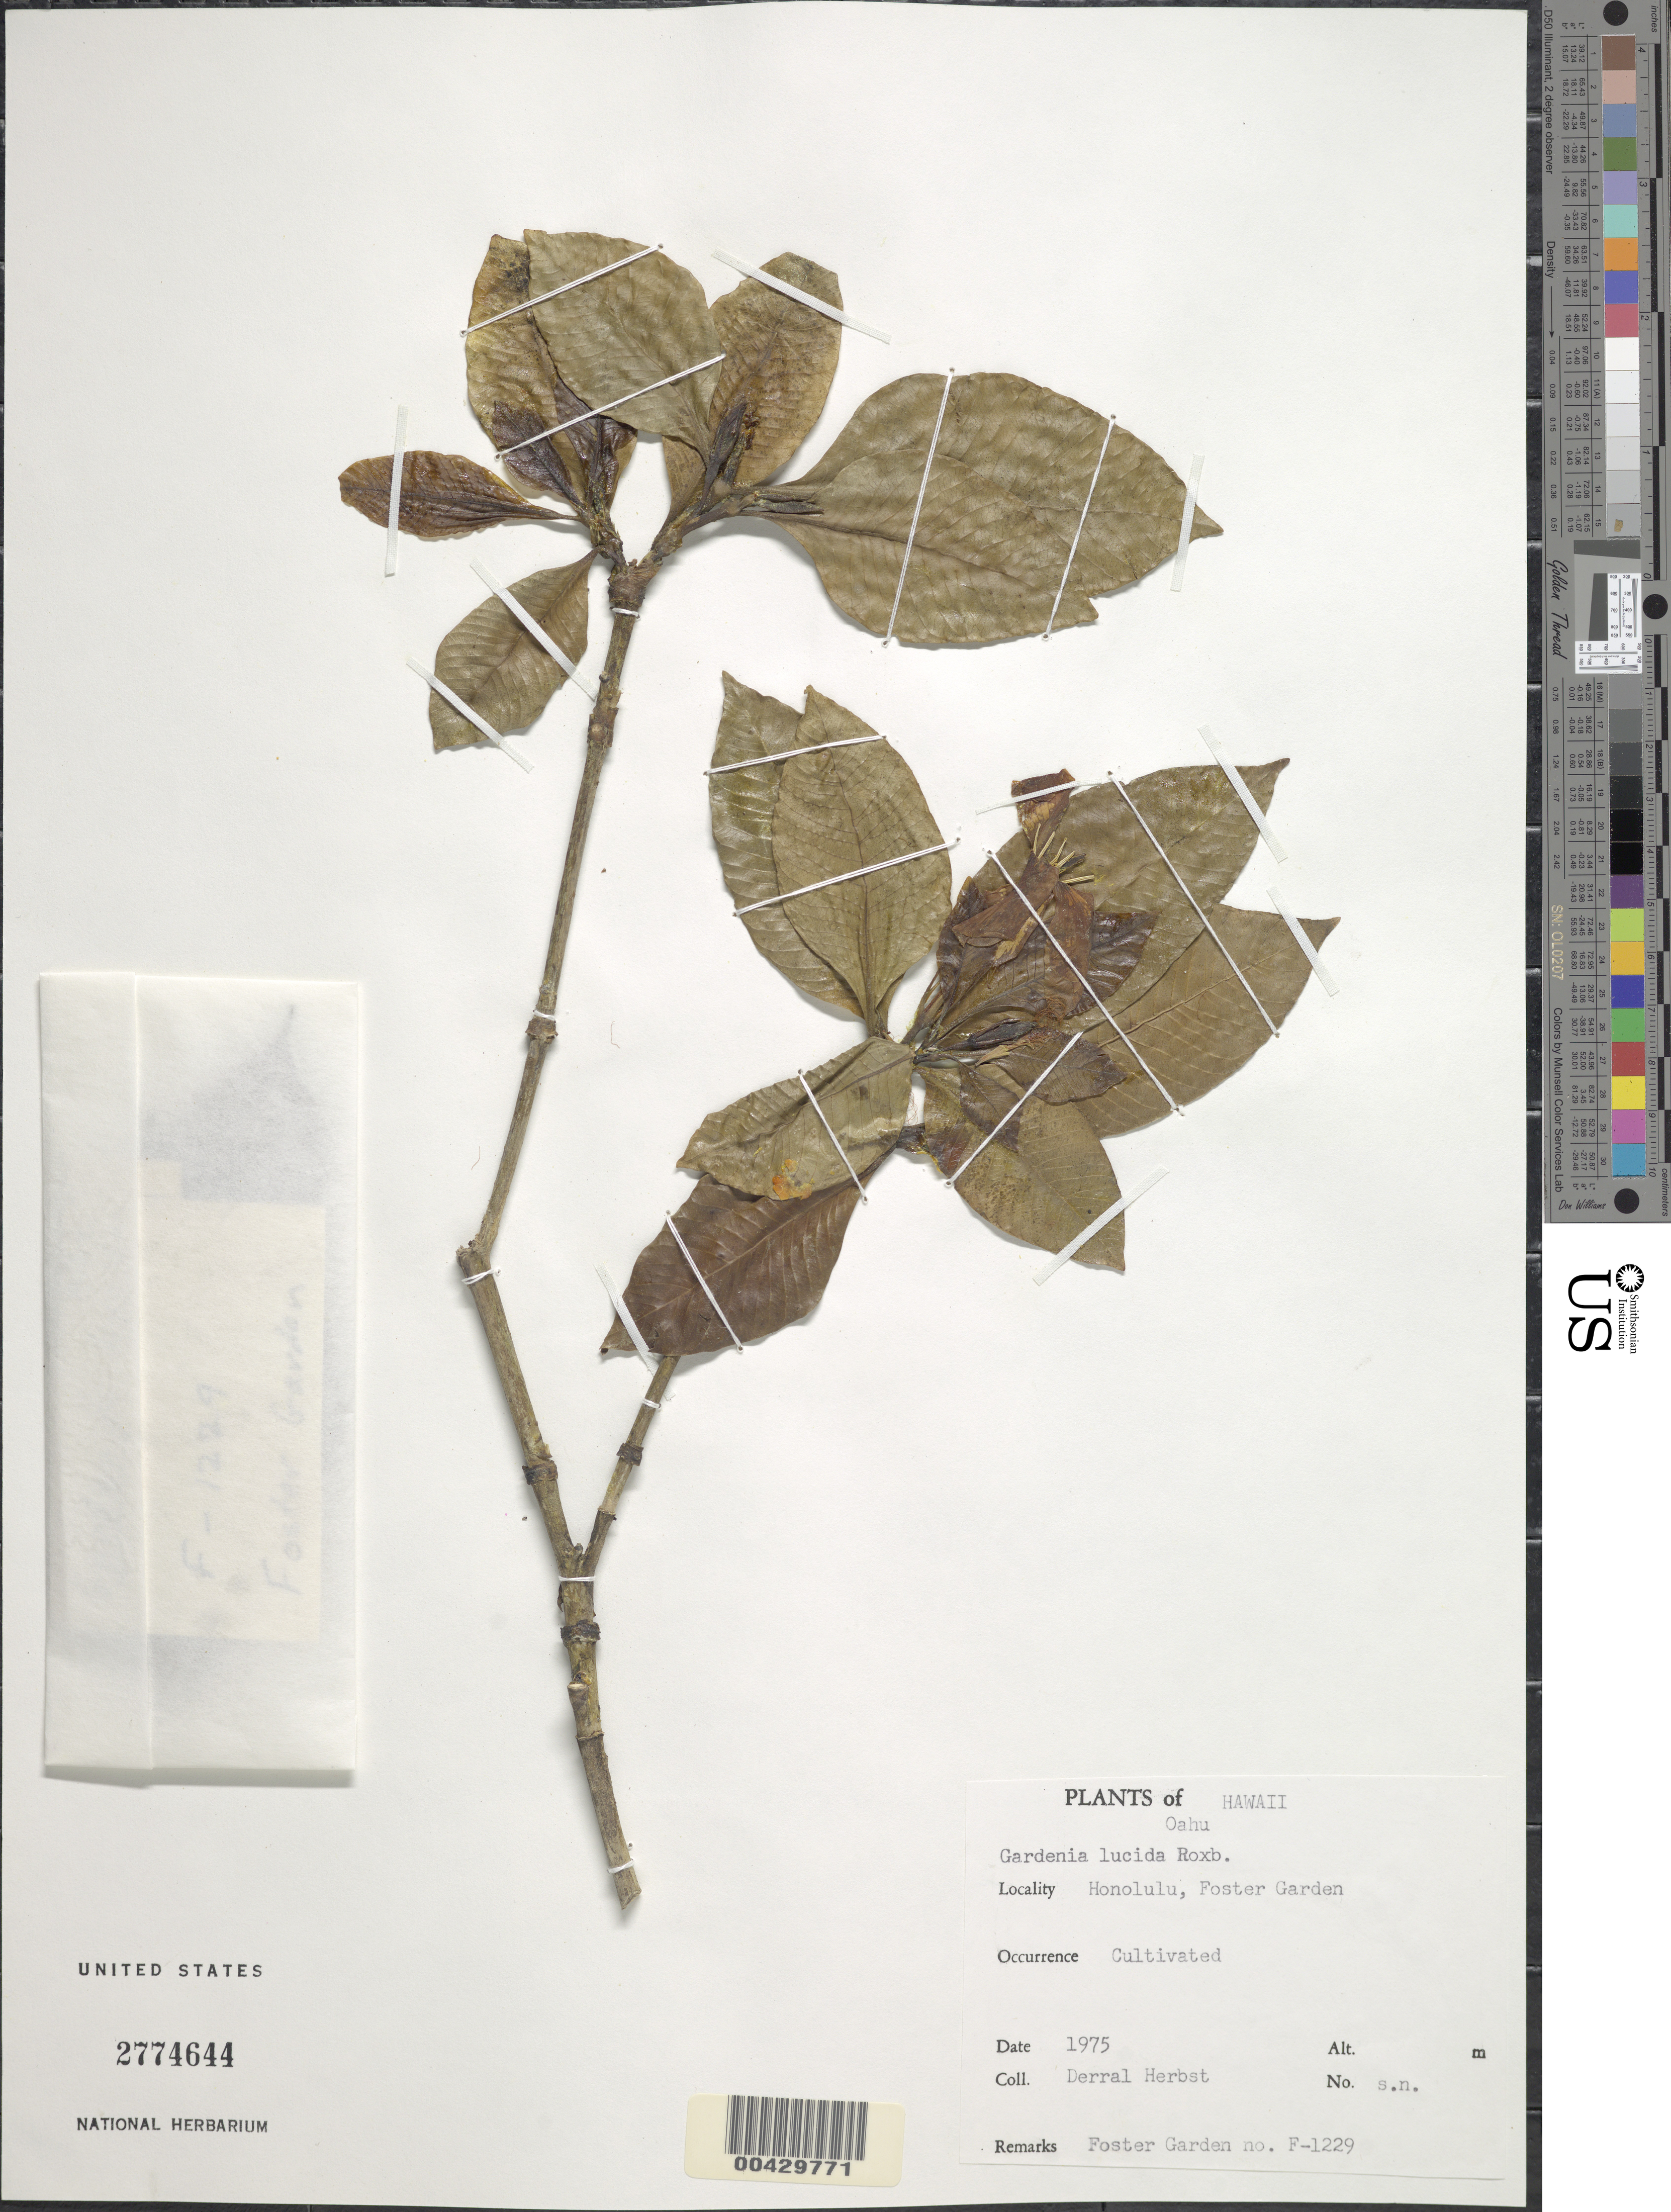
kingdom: Plantae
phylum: Tracheophyta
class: Magnoliopsida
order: Gentianales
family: Rubiaceae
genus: Gardenia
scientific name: Gardenia lucida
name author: Roxb.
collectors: D. R. Herbst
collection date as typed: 1975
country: United States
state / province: Hawaii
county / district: Honolulu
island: Oahu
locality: Honolulu, Foster Garden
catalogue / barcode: US 2774644